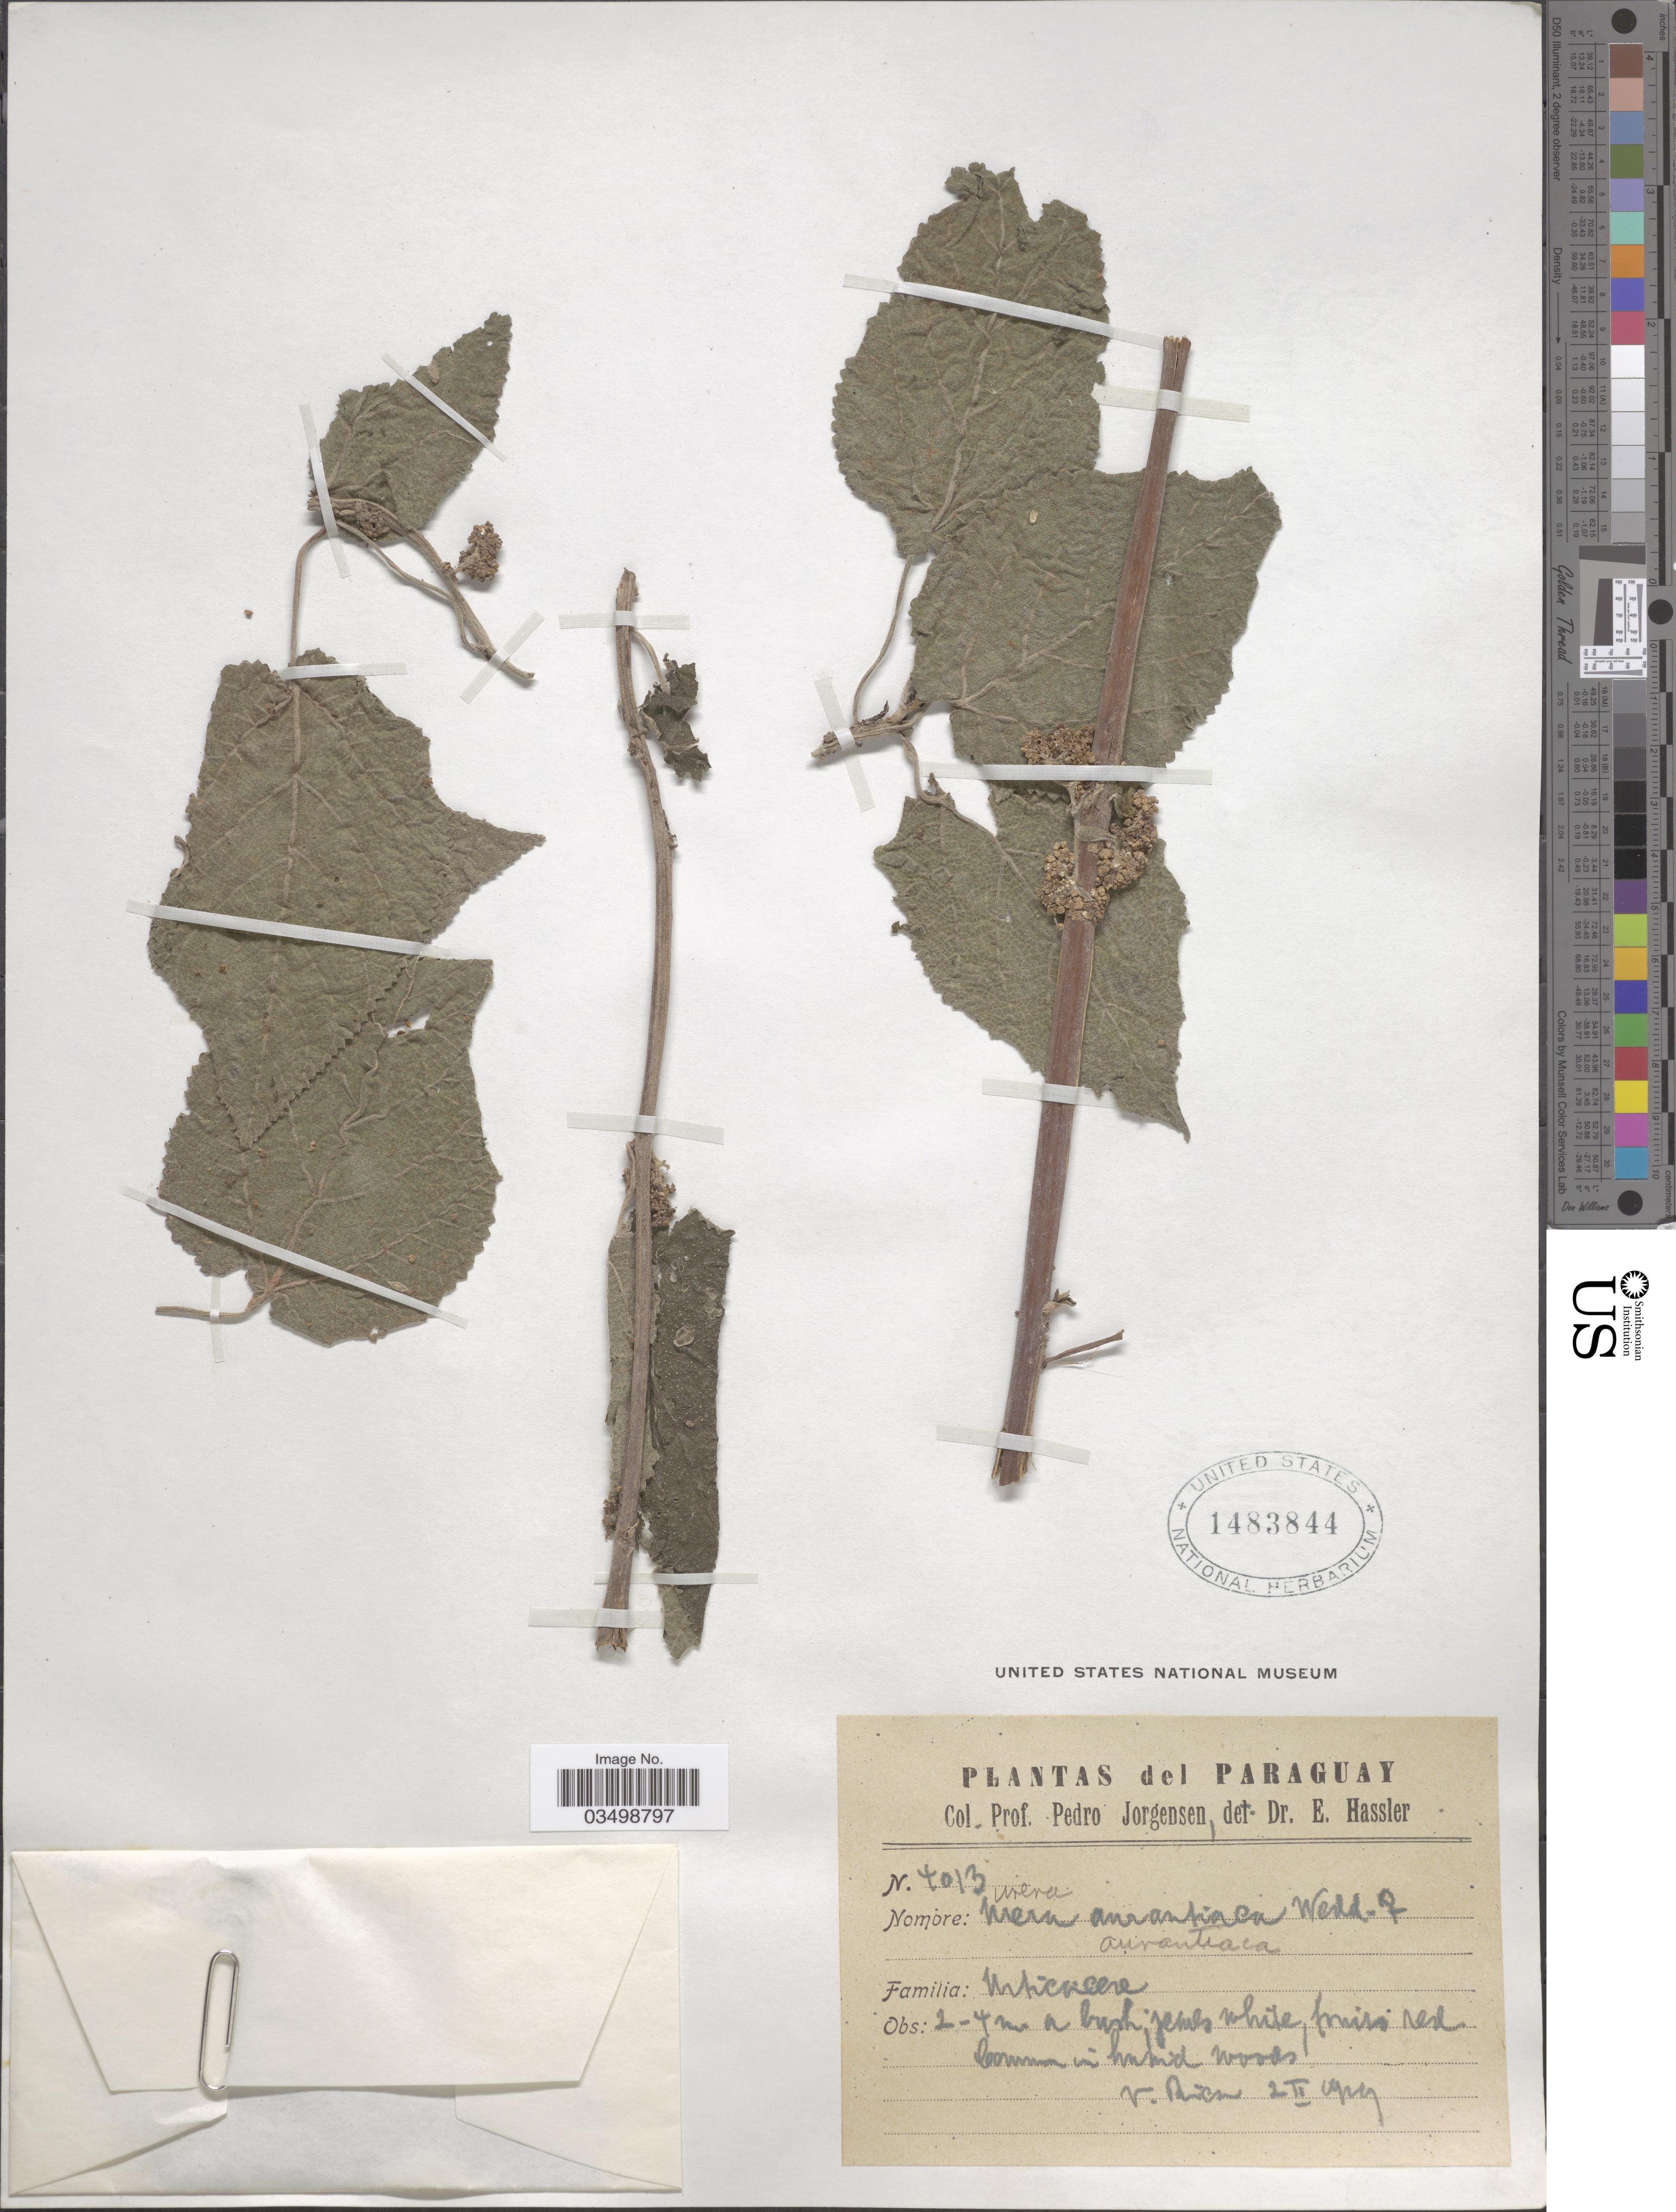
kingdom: Plantae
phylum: Tracheophyta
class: Magnoliopsida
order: Rosales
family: Urticaceae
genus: Urera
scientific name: Urera aurantiaca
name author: Wedd.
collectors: P. Jörgensen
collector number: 4013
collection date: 1929-02-02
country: Paraguay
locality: V. Rica.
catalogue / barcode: US 1483844